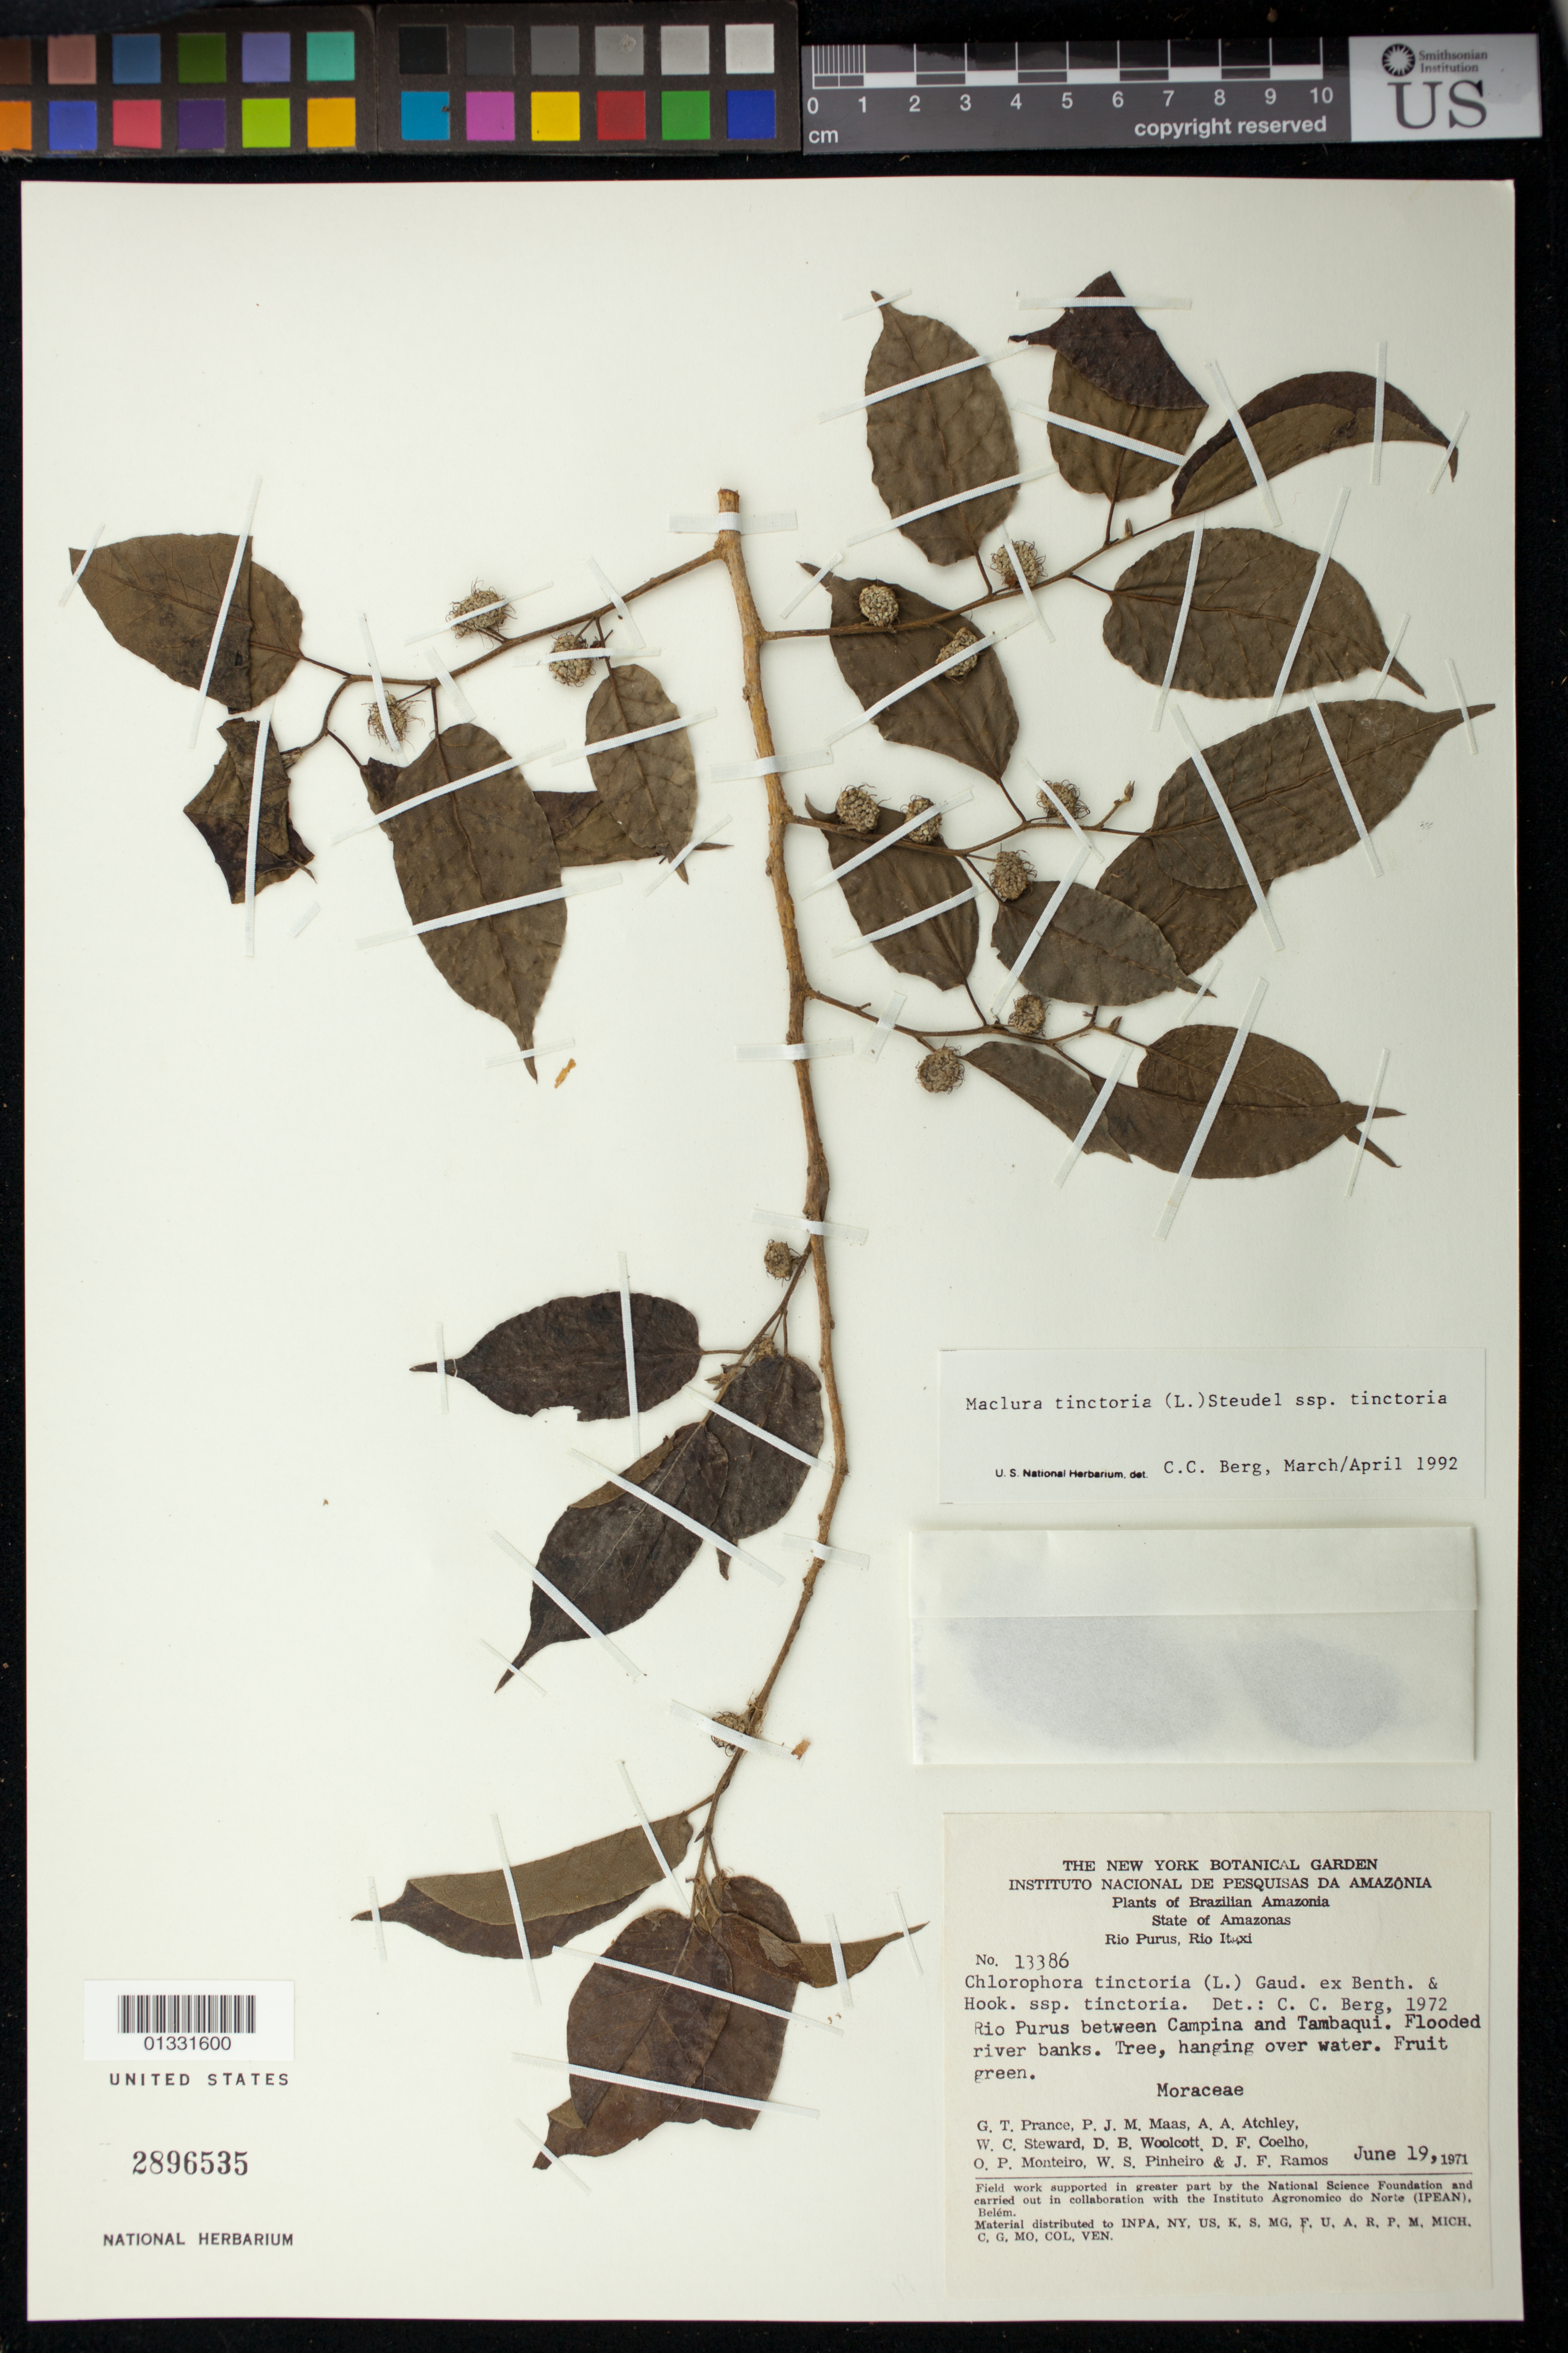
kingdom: Plantae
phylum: Tracheophyta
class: Magnoliopsida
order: Rosales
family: Moraceae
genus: Maclura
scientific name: Maclura tinctoria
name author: (L.) D. Don ex Steud.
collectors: G. T. Prance et al.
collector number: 13386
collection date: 1971-06-19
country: Brazil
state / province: Amazonas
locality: Rio Purus between Campina and Tambaqui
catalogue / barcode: US 2896535